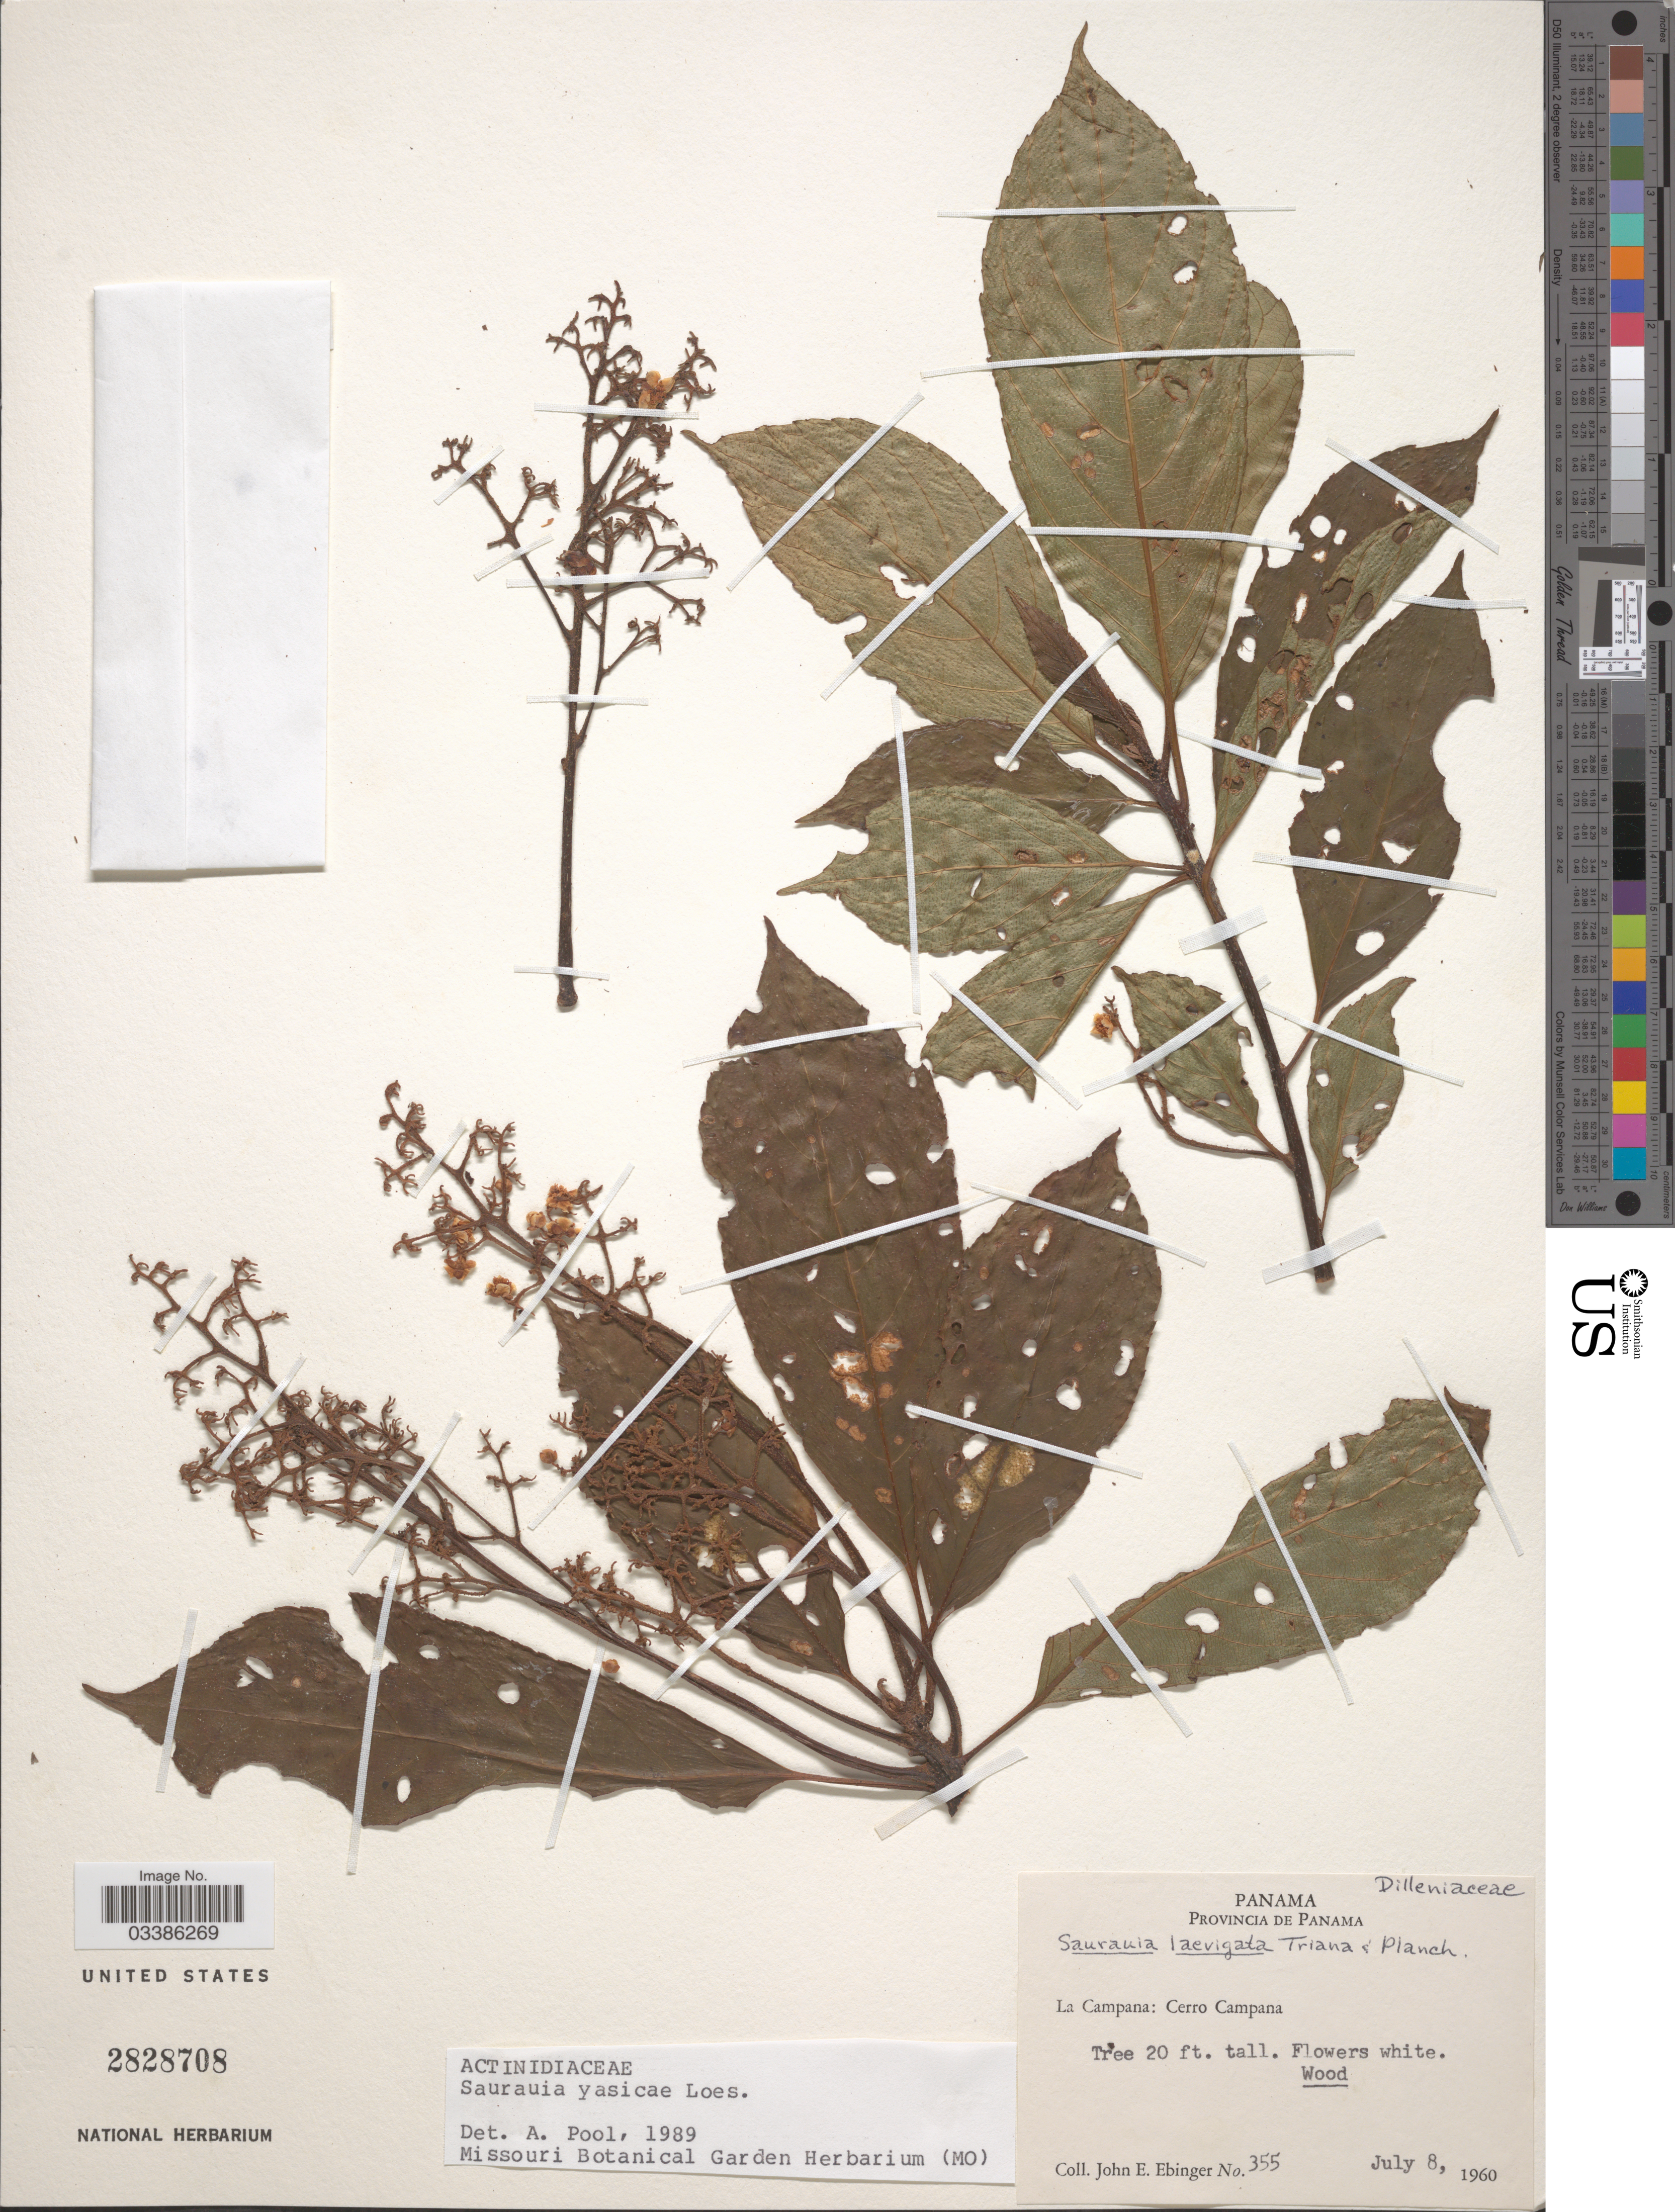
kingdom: Plantae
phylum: Tracheophyta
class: Magnoliopsida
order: Ericales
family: Actinidiaceae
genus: Saurauia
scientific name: Saurauia yasicae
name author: Loes.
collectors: J. Ebinger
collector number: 355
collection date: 1960-07-08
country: Panama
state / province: Panamá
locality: La Campana: Cerro Campana.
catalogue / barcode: US 2828708